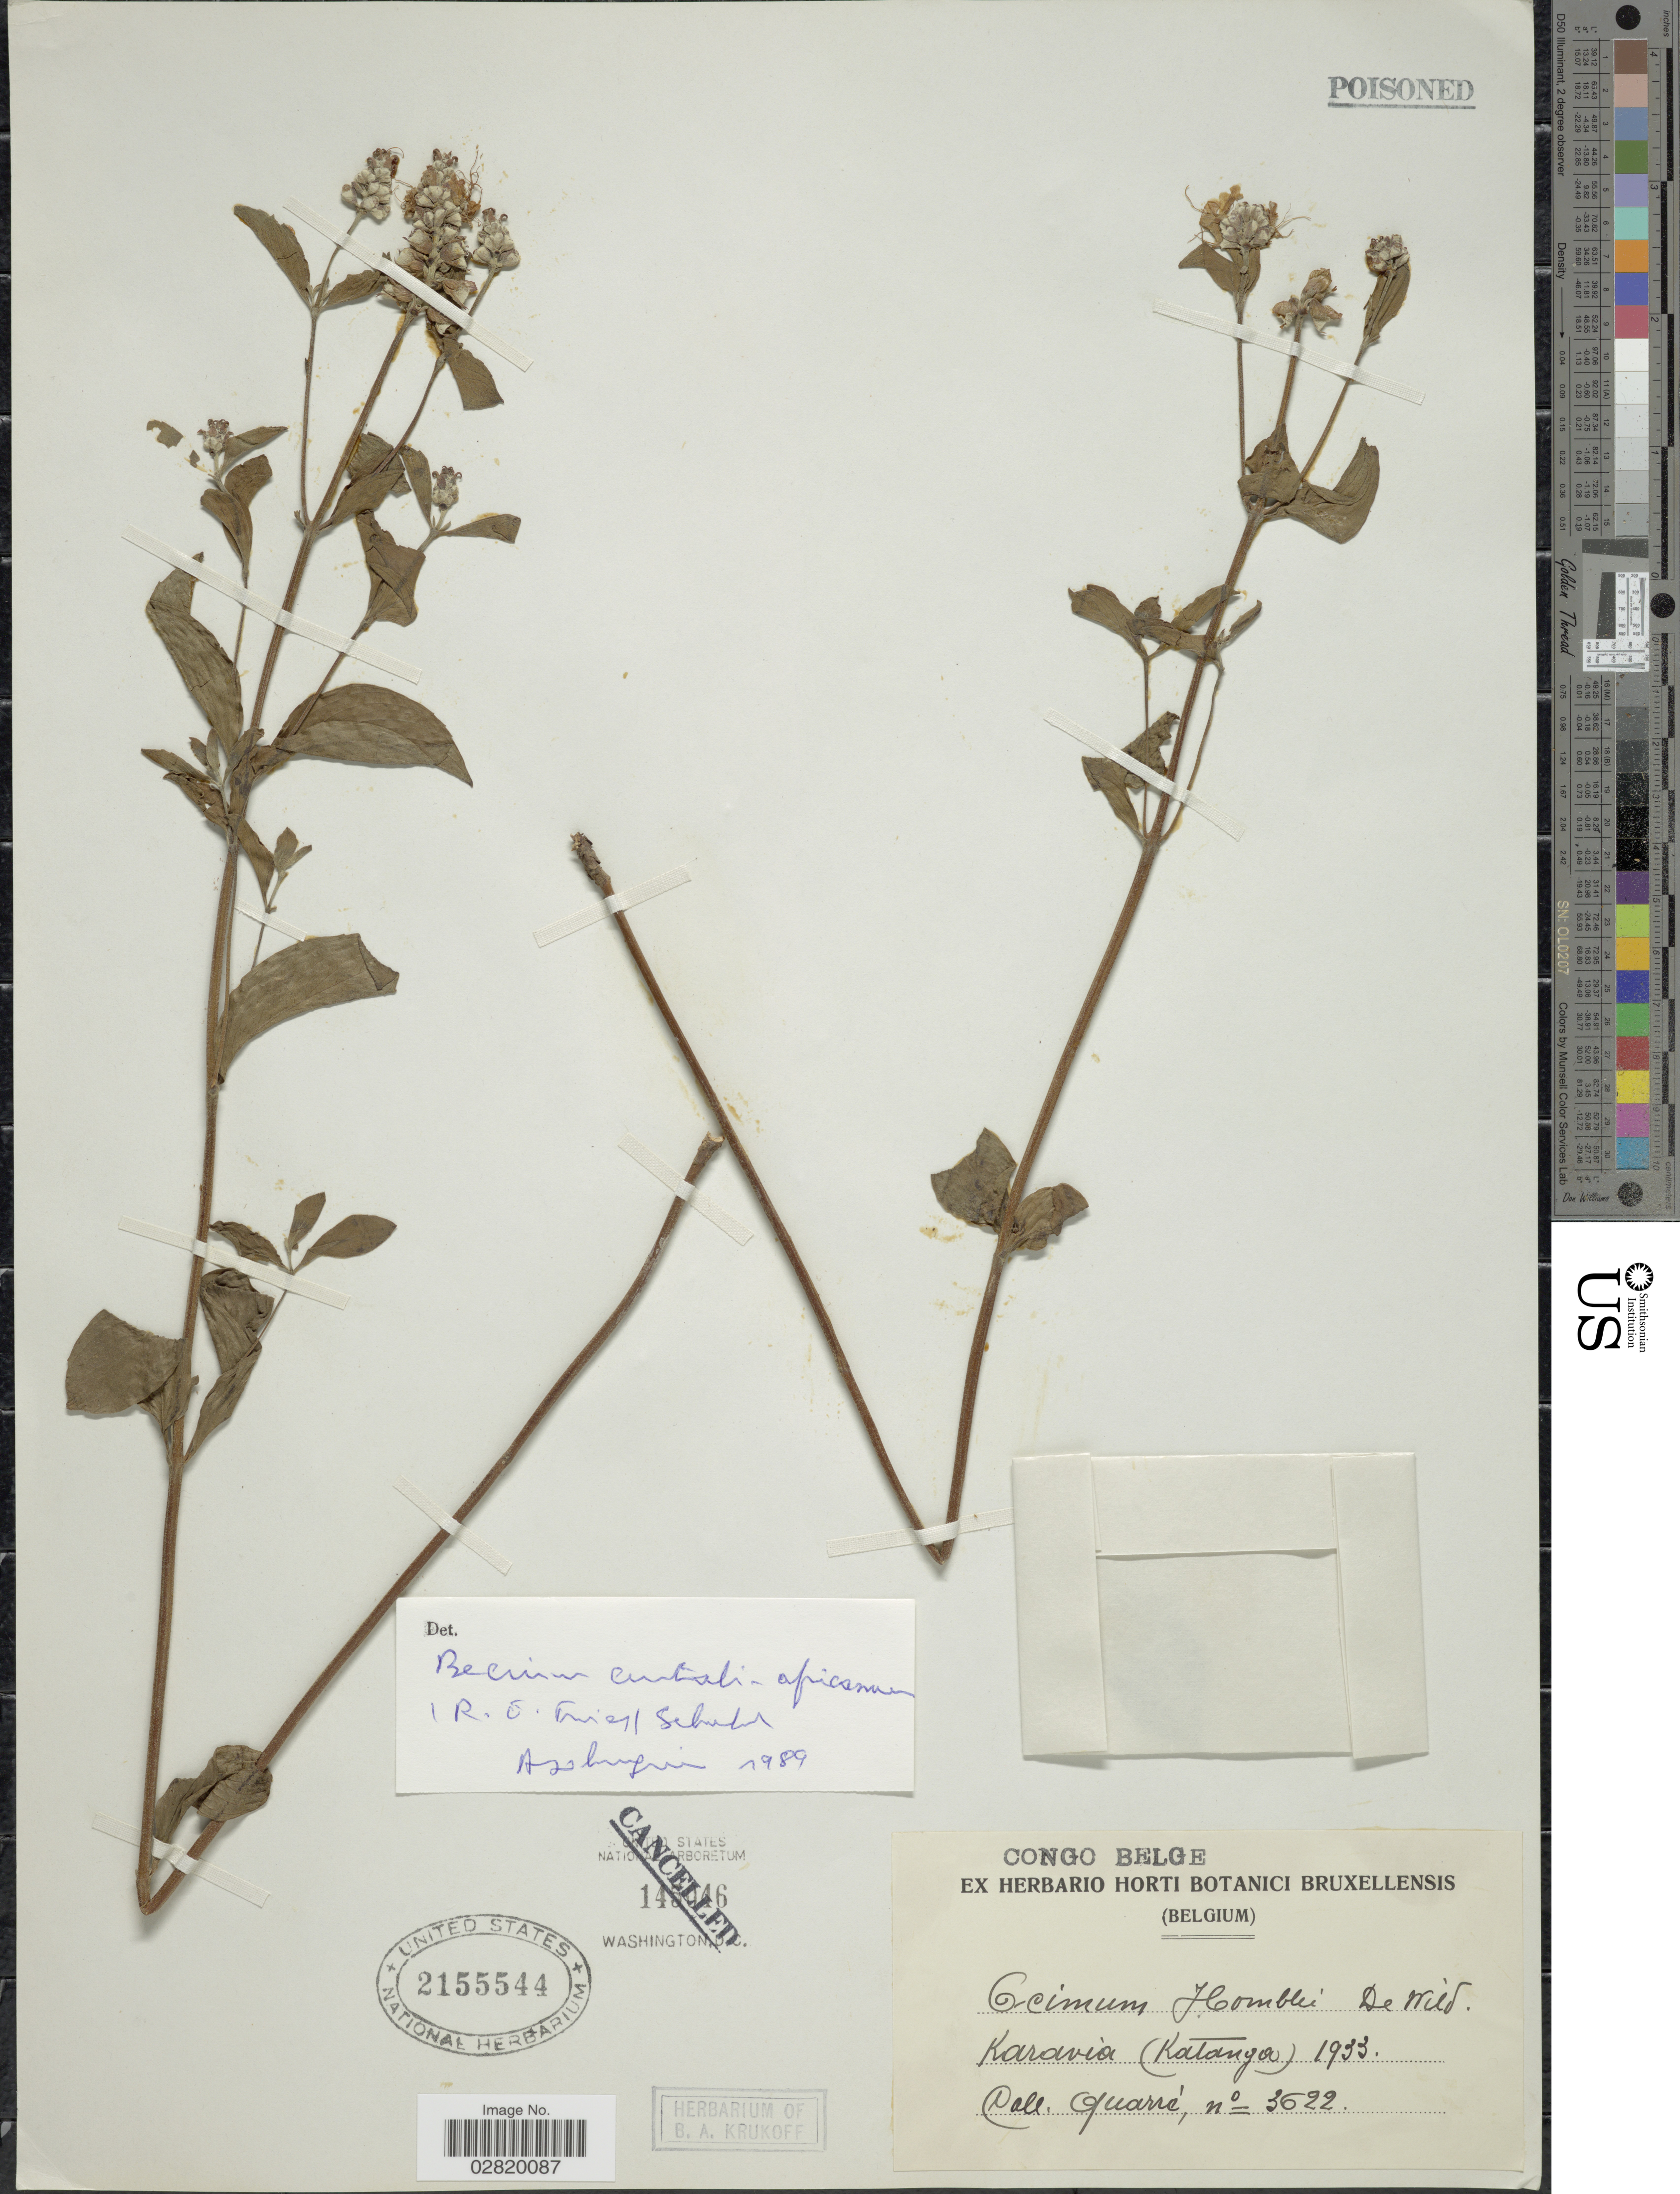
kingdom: Plantae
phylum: Tracheophyta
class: Magnoliopsida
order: Lamiales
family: Lamiaceae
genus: Becium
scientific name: Becium centraliafricanum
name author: (R.E. Fr.) Sebald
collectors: -. Quarre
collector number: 3622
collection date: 1933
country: Congo, Democratic Republic of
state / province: Haut-Katanga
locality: Karavia.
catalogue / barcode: US 2155544